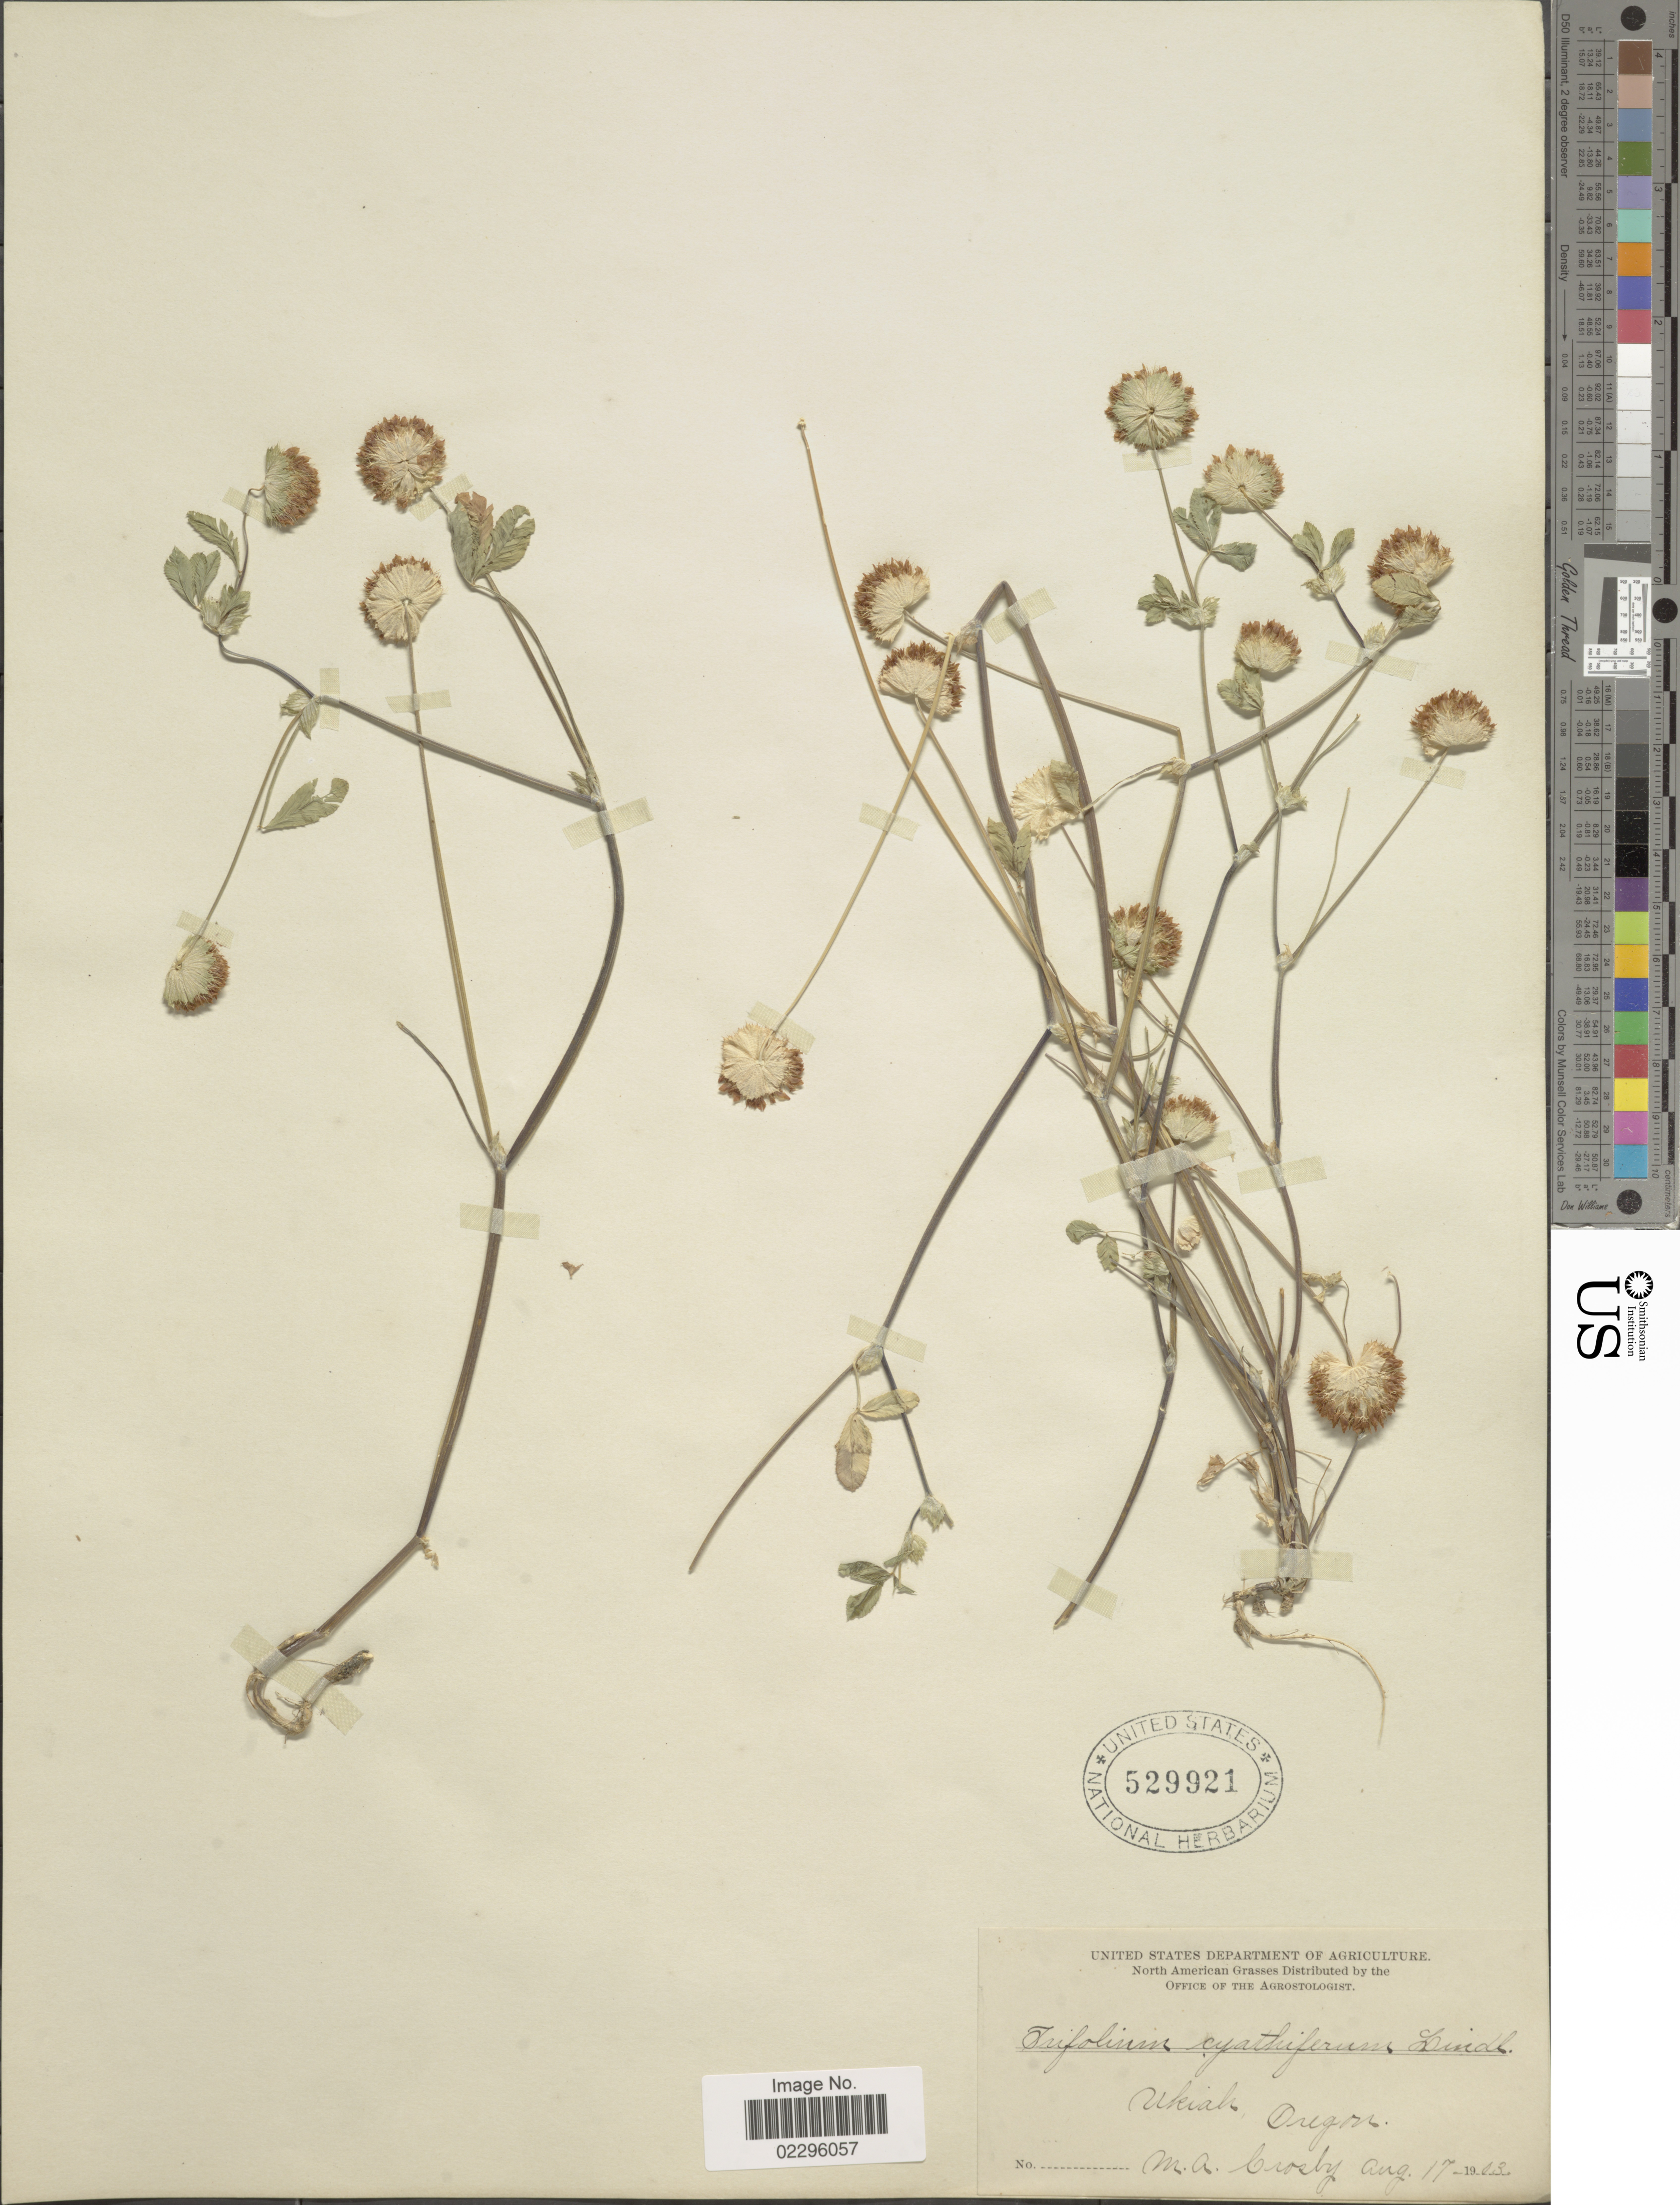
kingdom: Plantae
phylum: Tracheophyta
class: Magnoliopsida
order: Fabales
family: Fabaceae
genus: Trifolium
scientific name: Trifolium cyathiferum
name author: Lindl.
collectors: M. Crosby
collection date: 1903-08-17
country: United States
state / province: Oregon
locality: Ukiak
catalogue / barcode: US 529921